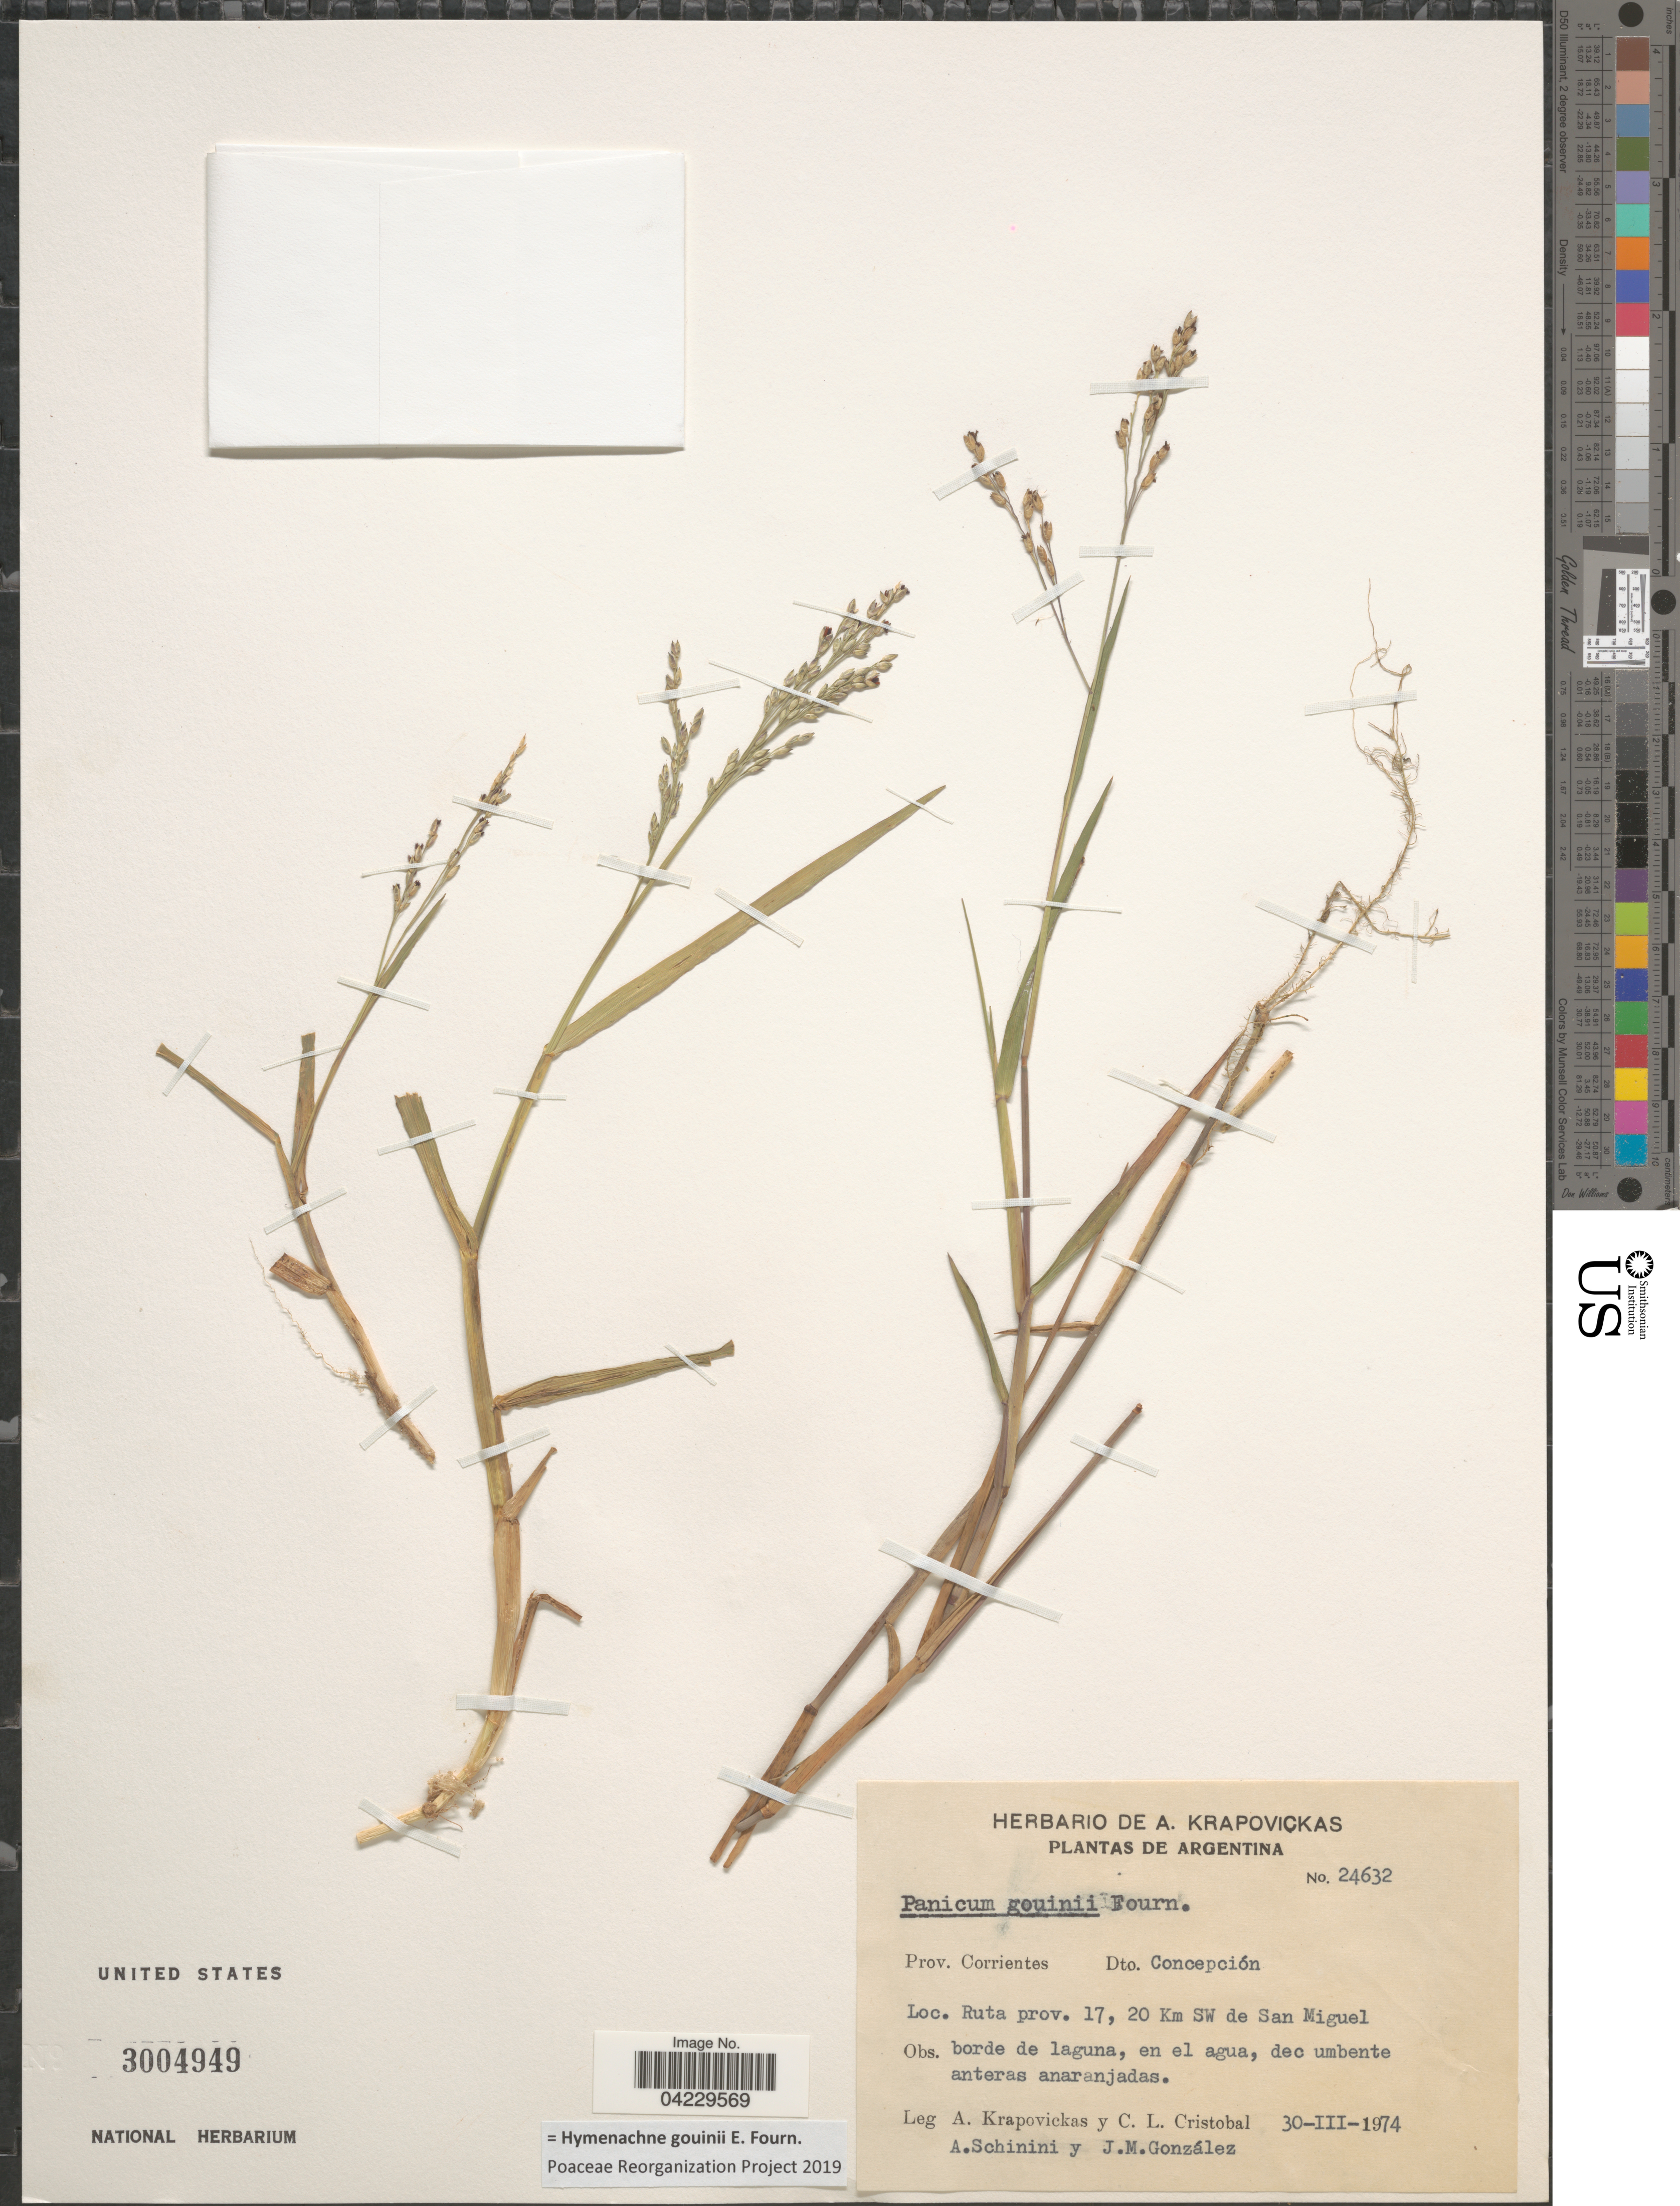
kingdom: Plantae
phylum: Tracheophyta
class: Liliopsida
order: Poales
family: Poaceae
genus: Hymenachne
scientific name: Hymenachne gouinii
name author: E. Fourn.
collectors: A. Krapovickas, C. Cristobal, A. Schinini & J. M. Gonzalez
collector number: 24632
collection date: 1974-03-30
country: Argentina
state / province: Corrientes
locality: Dto. Concepción. Ruta prov. 17, 20 Km SW de San Miguel. Borde de laguna.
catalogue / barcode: US 3004949